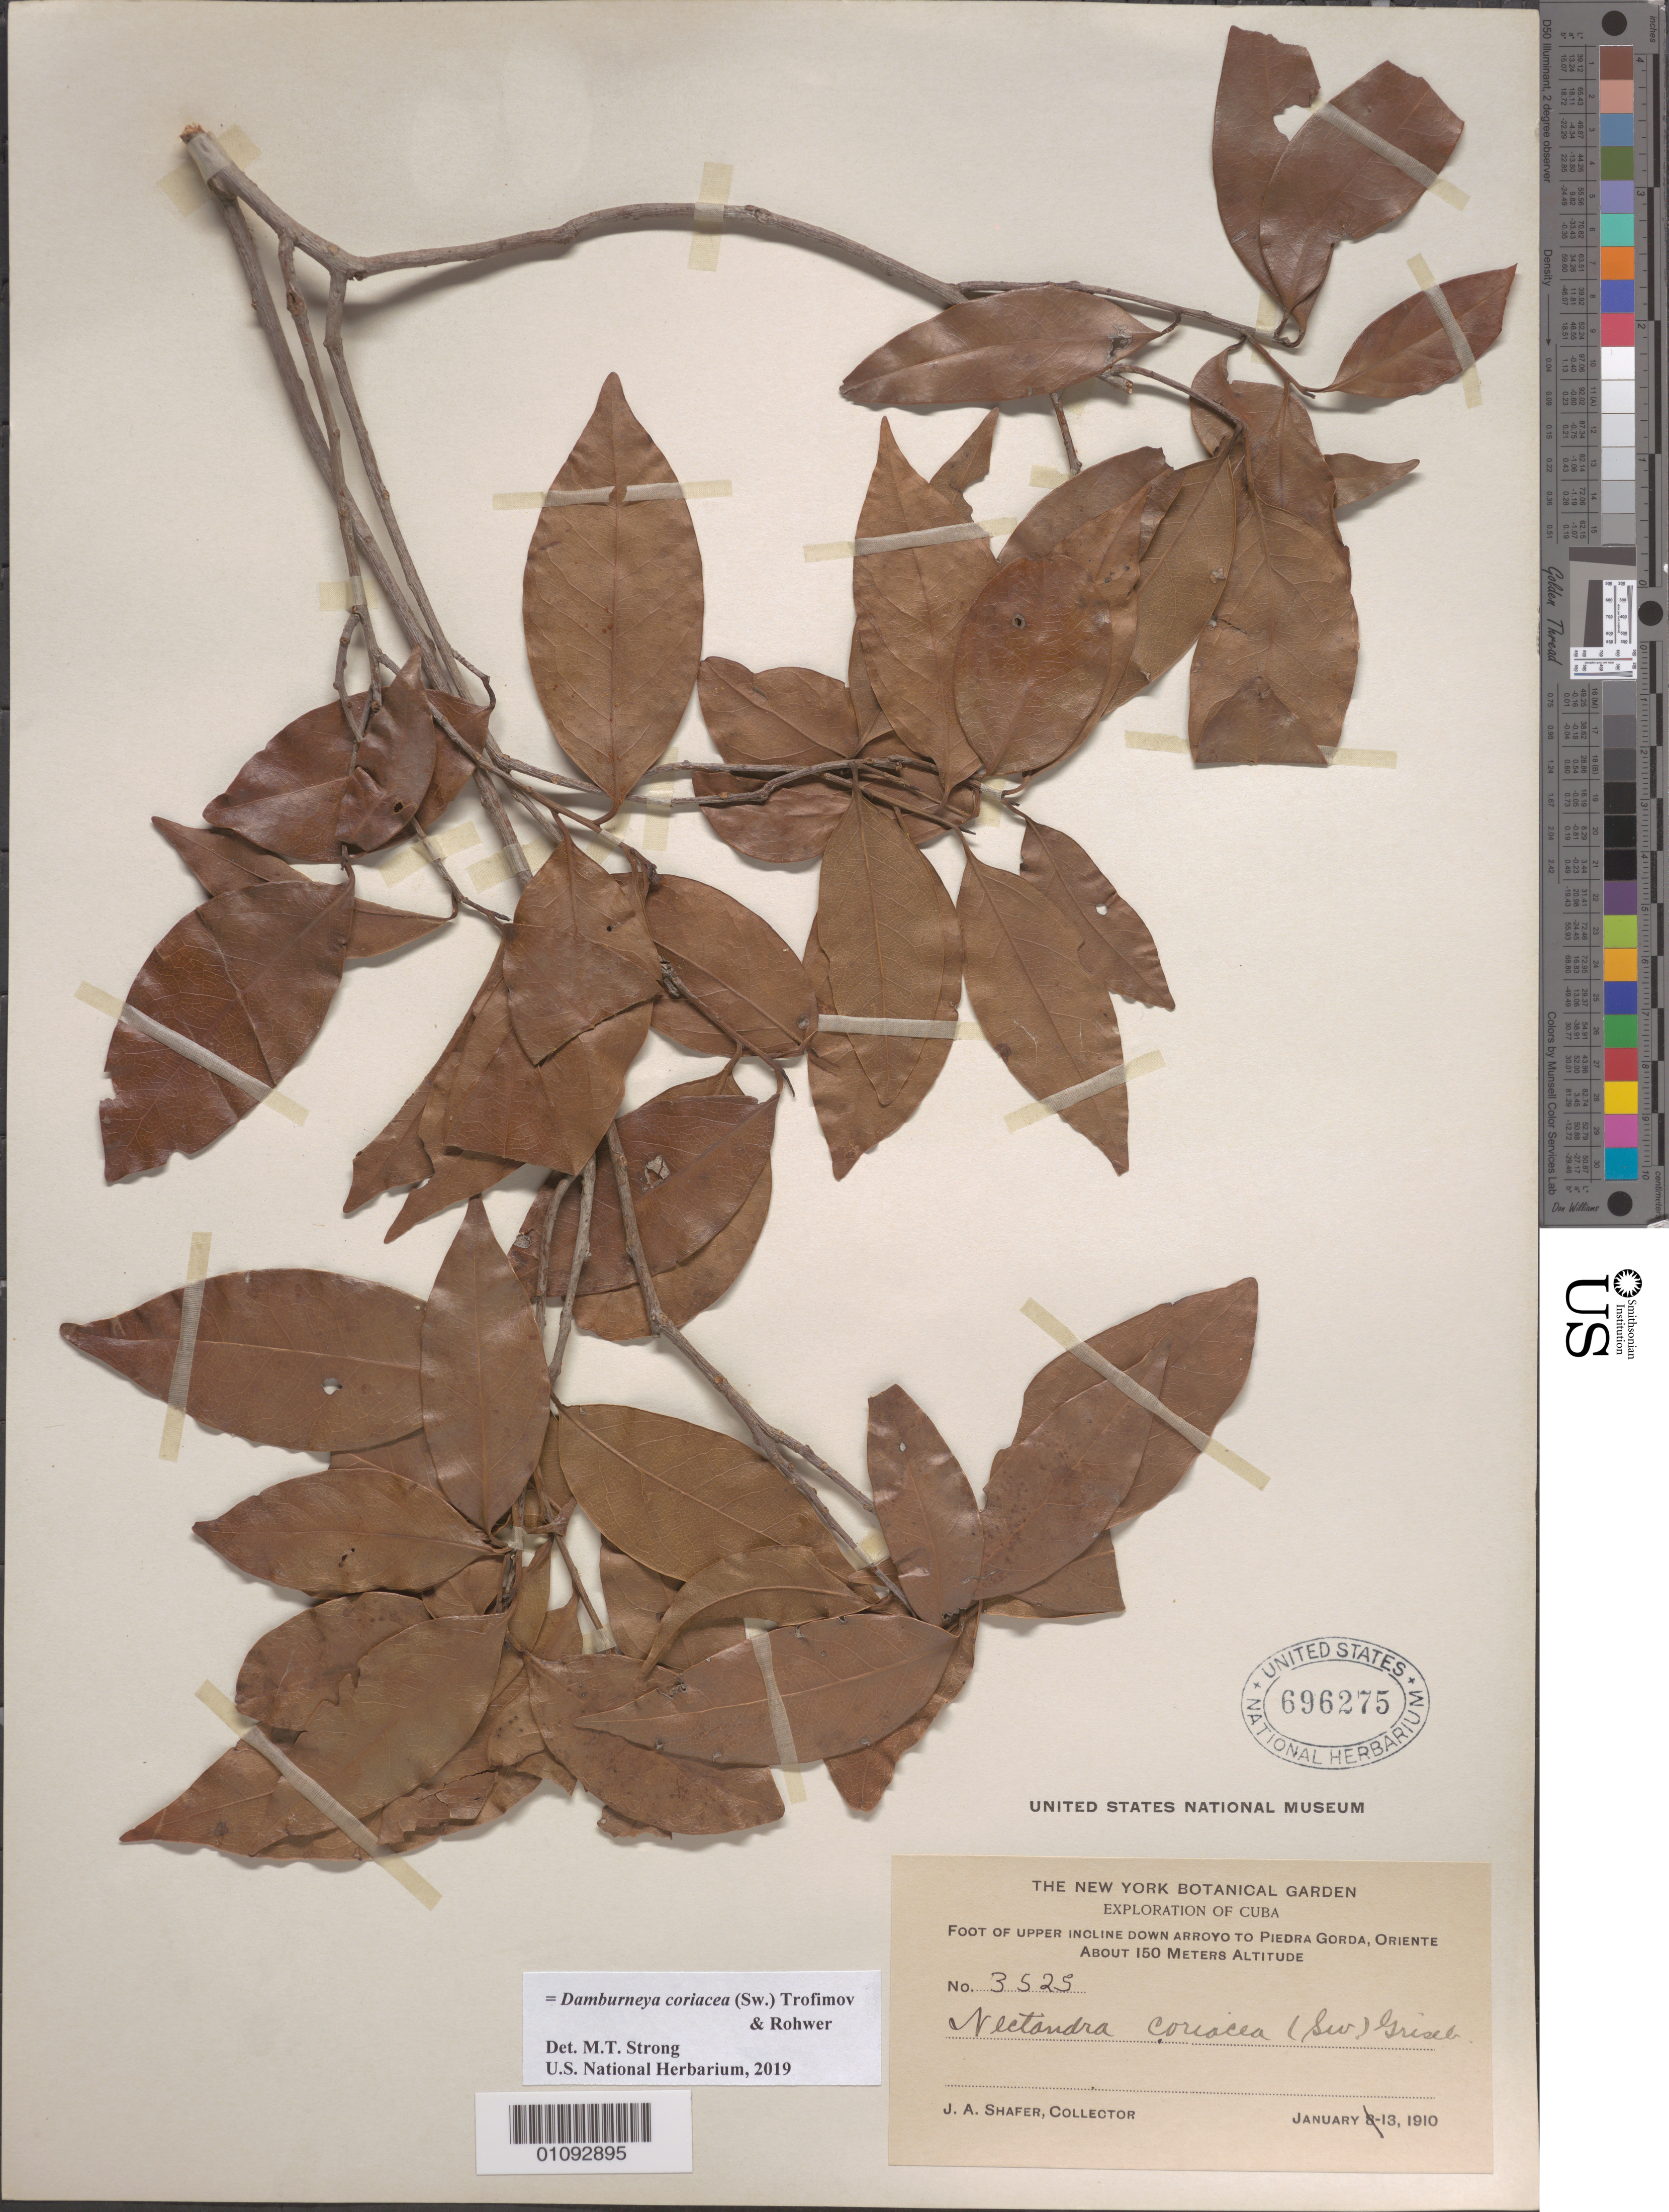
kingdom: Plantae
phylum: Tracheophyta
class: Magnoliopsida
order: Laurales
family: Lauraceae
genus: Damburneya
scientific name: Damburneya coriacea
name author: (Sw.) Trofimov & Rohwer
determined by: Strong, M. T., (US), Smithsonian Institution - National Museum of Natural History (UNITED STATES)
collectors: J. A. Shafer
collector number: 3525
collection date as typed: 13 Jan 1910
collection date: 1910-01-13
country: Cuba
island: Cuba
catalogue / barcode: US 696275